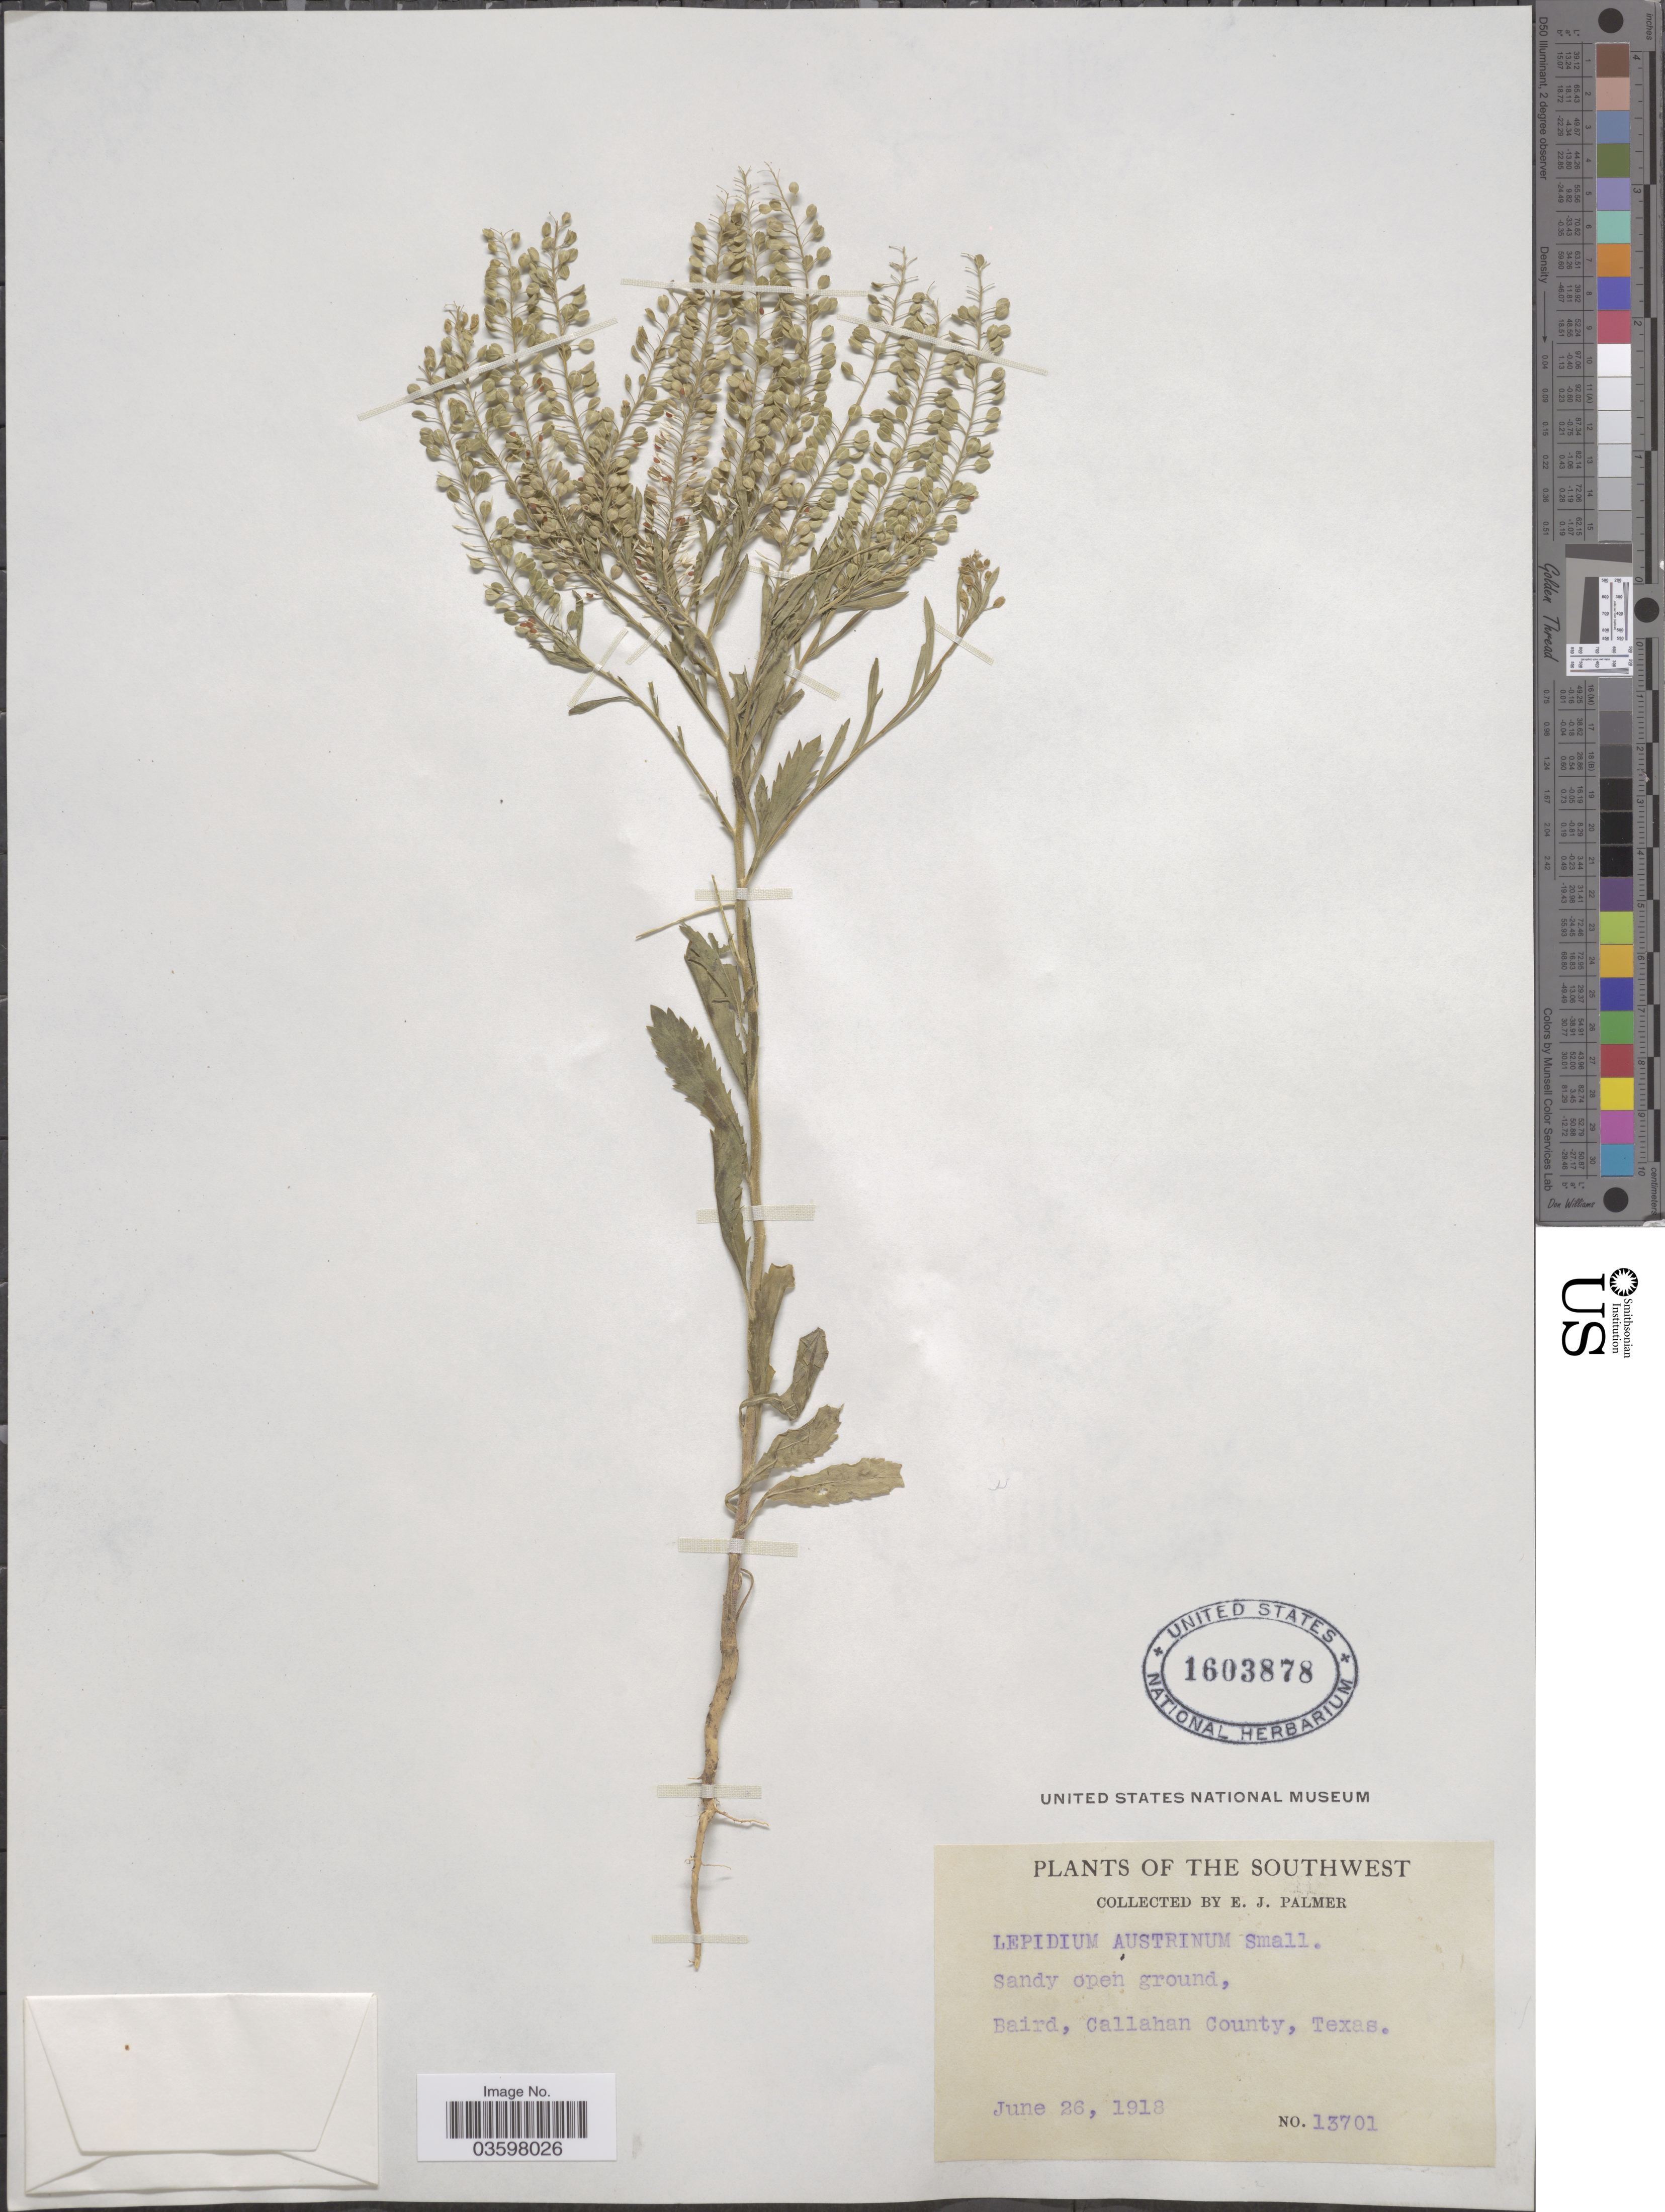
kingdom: Plantae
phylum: Tracheophyta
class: Magnoliopsida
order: Brassicales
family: Brassicaceae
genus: Lepidium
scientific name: Lepidium austrinum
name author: Small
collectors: E. J. Palmer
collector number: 13701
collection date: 1918-06-26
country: United States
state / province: Texas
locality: The Southwest. Baird, Callahan County.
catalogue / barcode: US 1603878